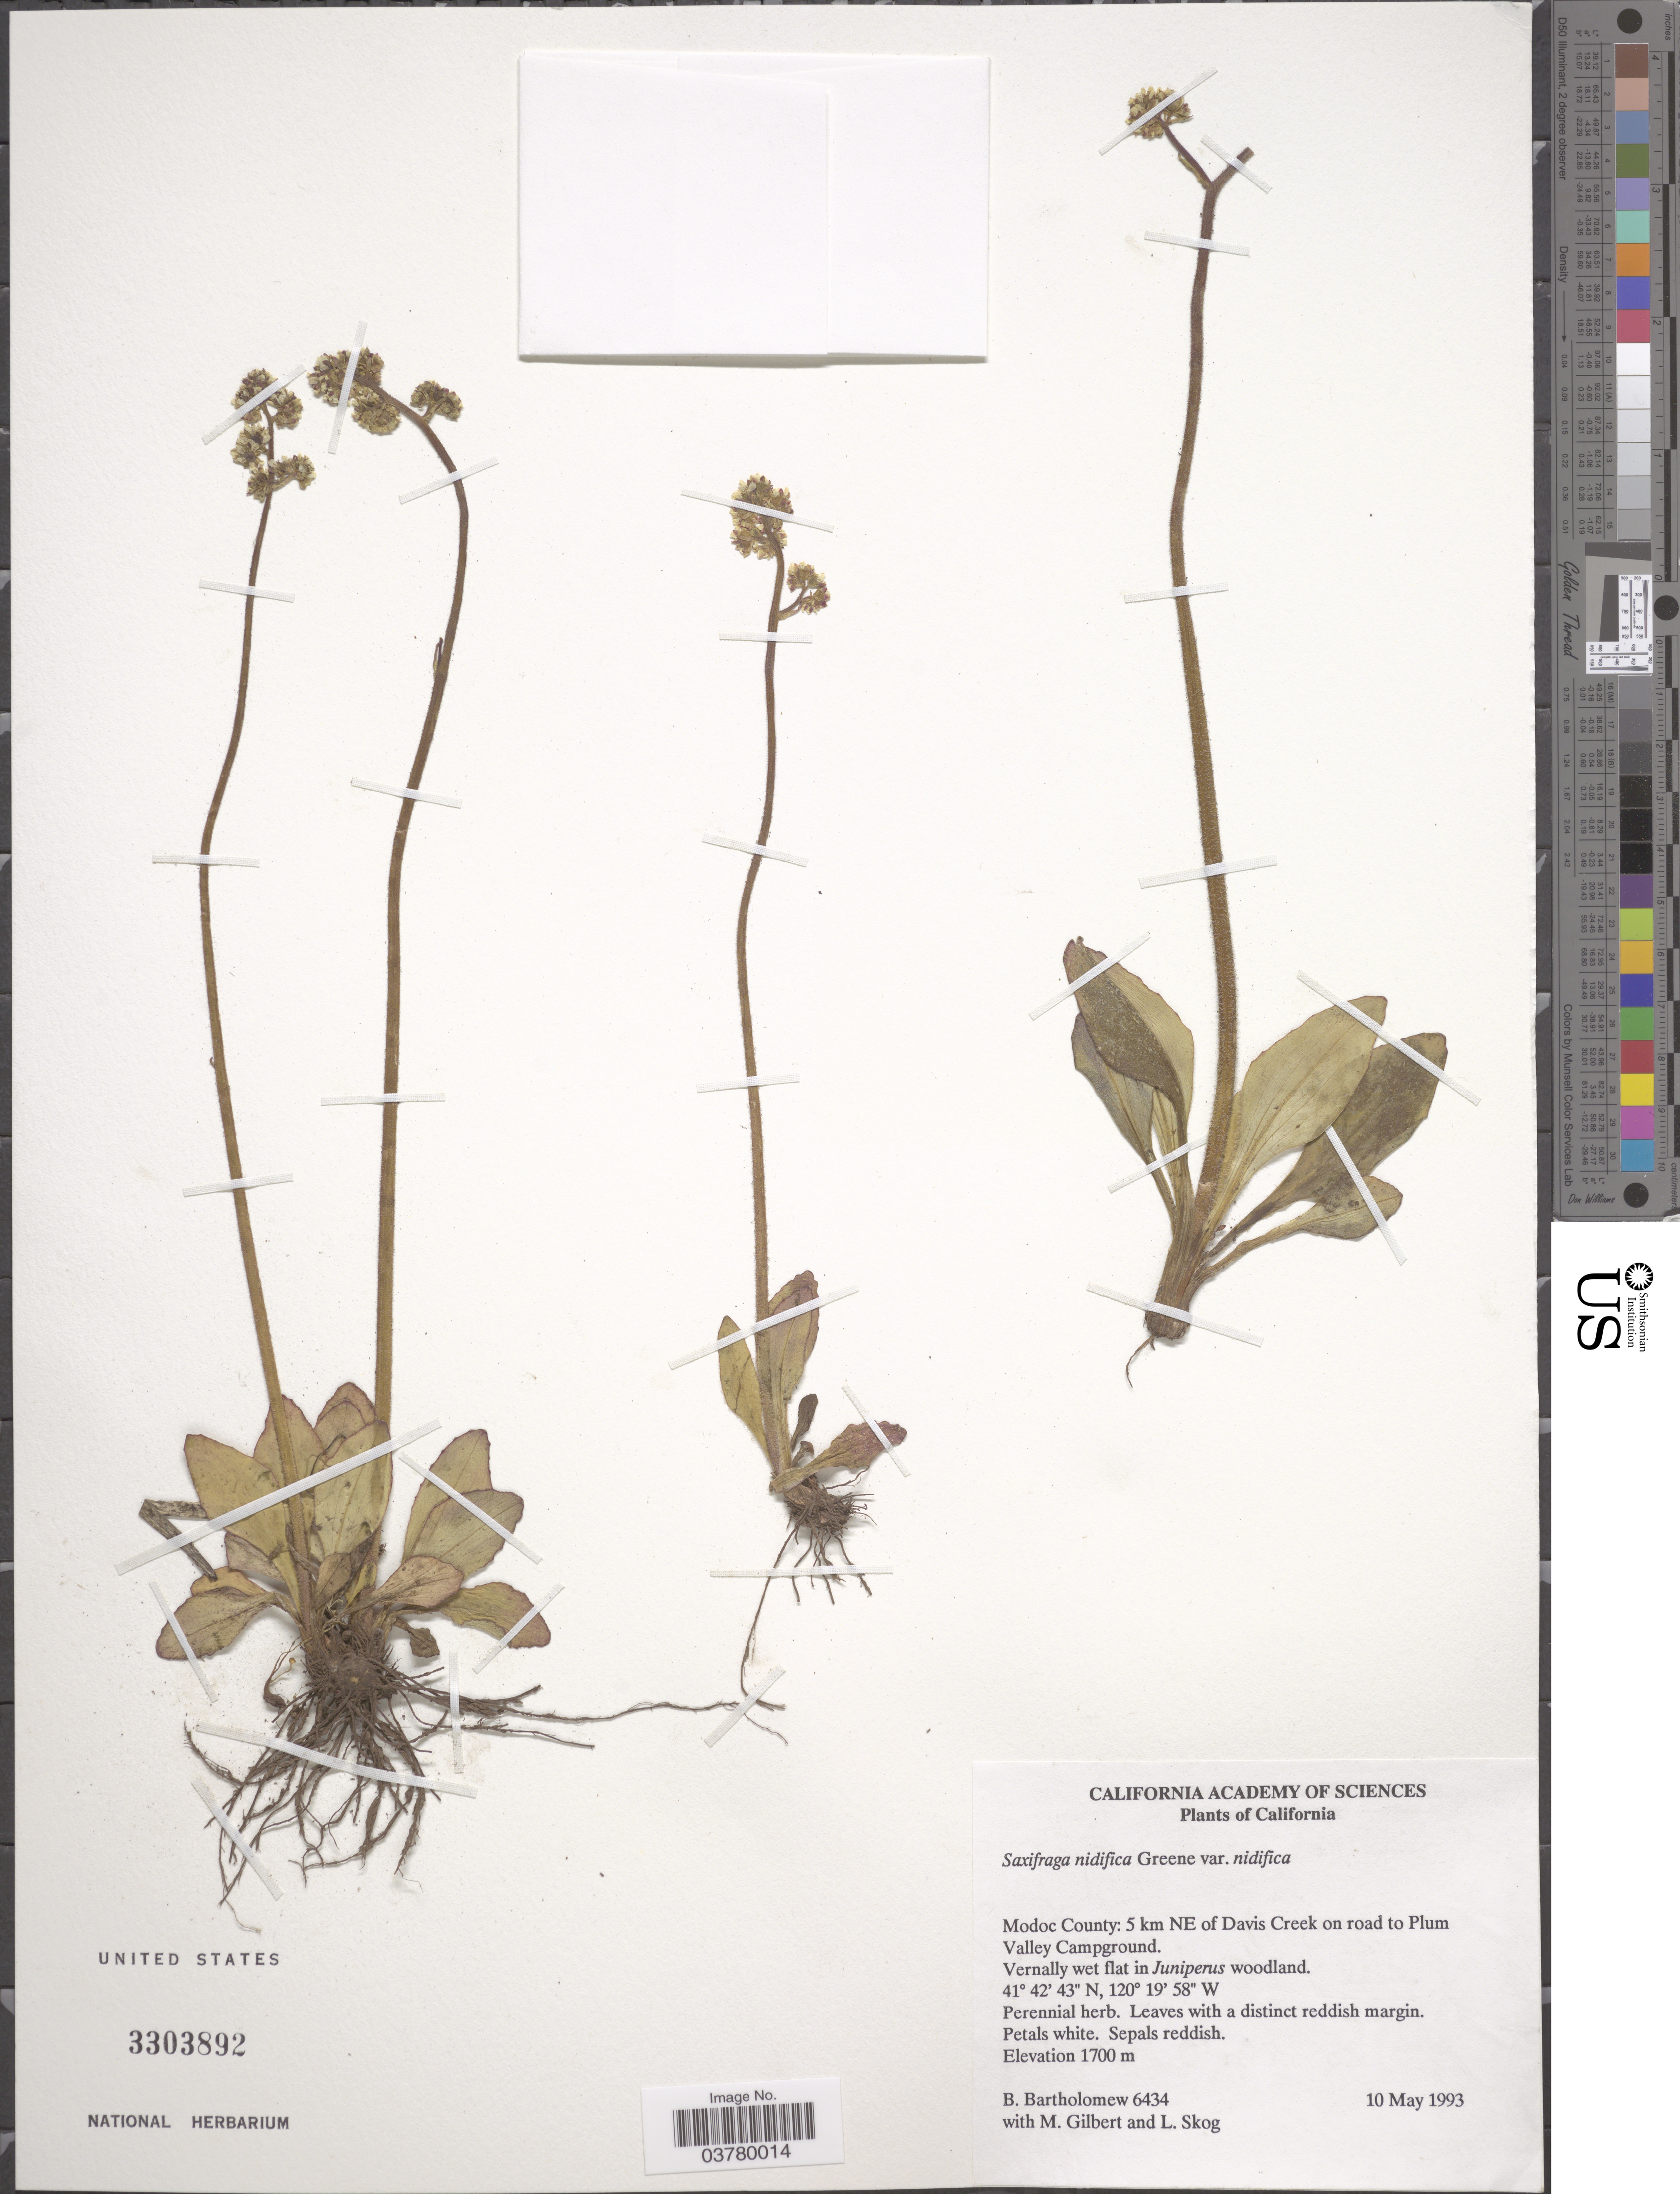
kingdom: Plantae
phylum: Tracheophyta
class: Magnoliopsida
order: Saxifragales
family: Saxifragaceae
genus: Micranthes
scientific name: Micranthes nidifica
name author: (Greene) Small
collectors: B. Bartholomew, M. Gilbert & L. E. Skog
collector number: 6434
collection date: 1993-05-10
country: United States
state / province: California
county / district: Modoc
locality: Modoc County: 5 km NE of Davis Creek on road to Plum Valley Campground.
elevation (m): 1700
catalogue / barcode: US 3303892